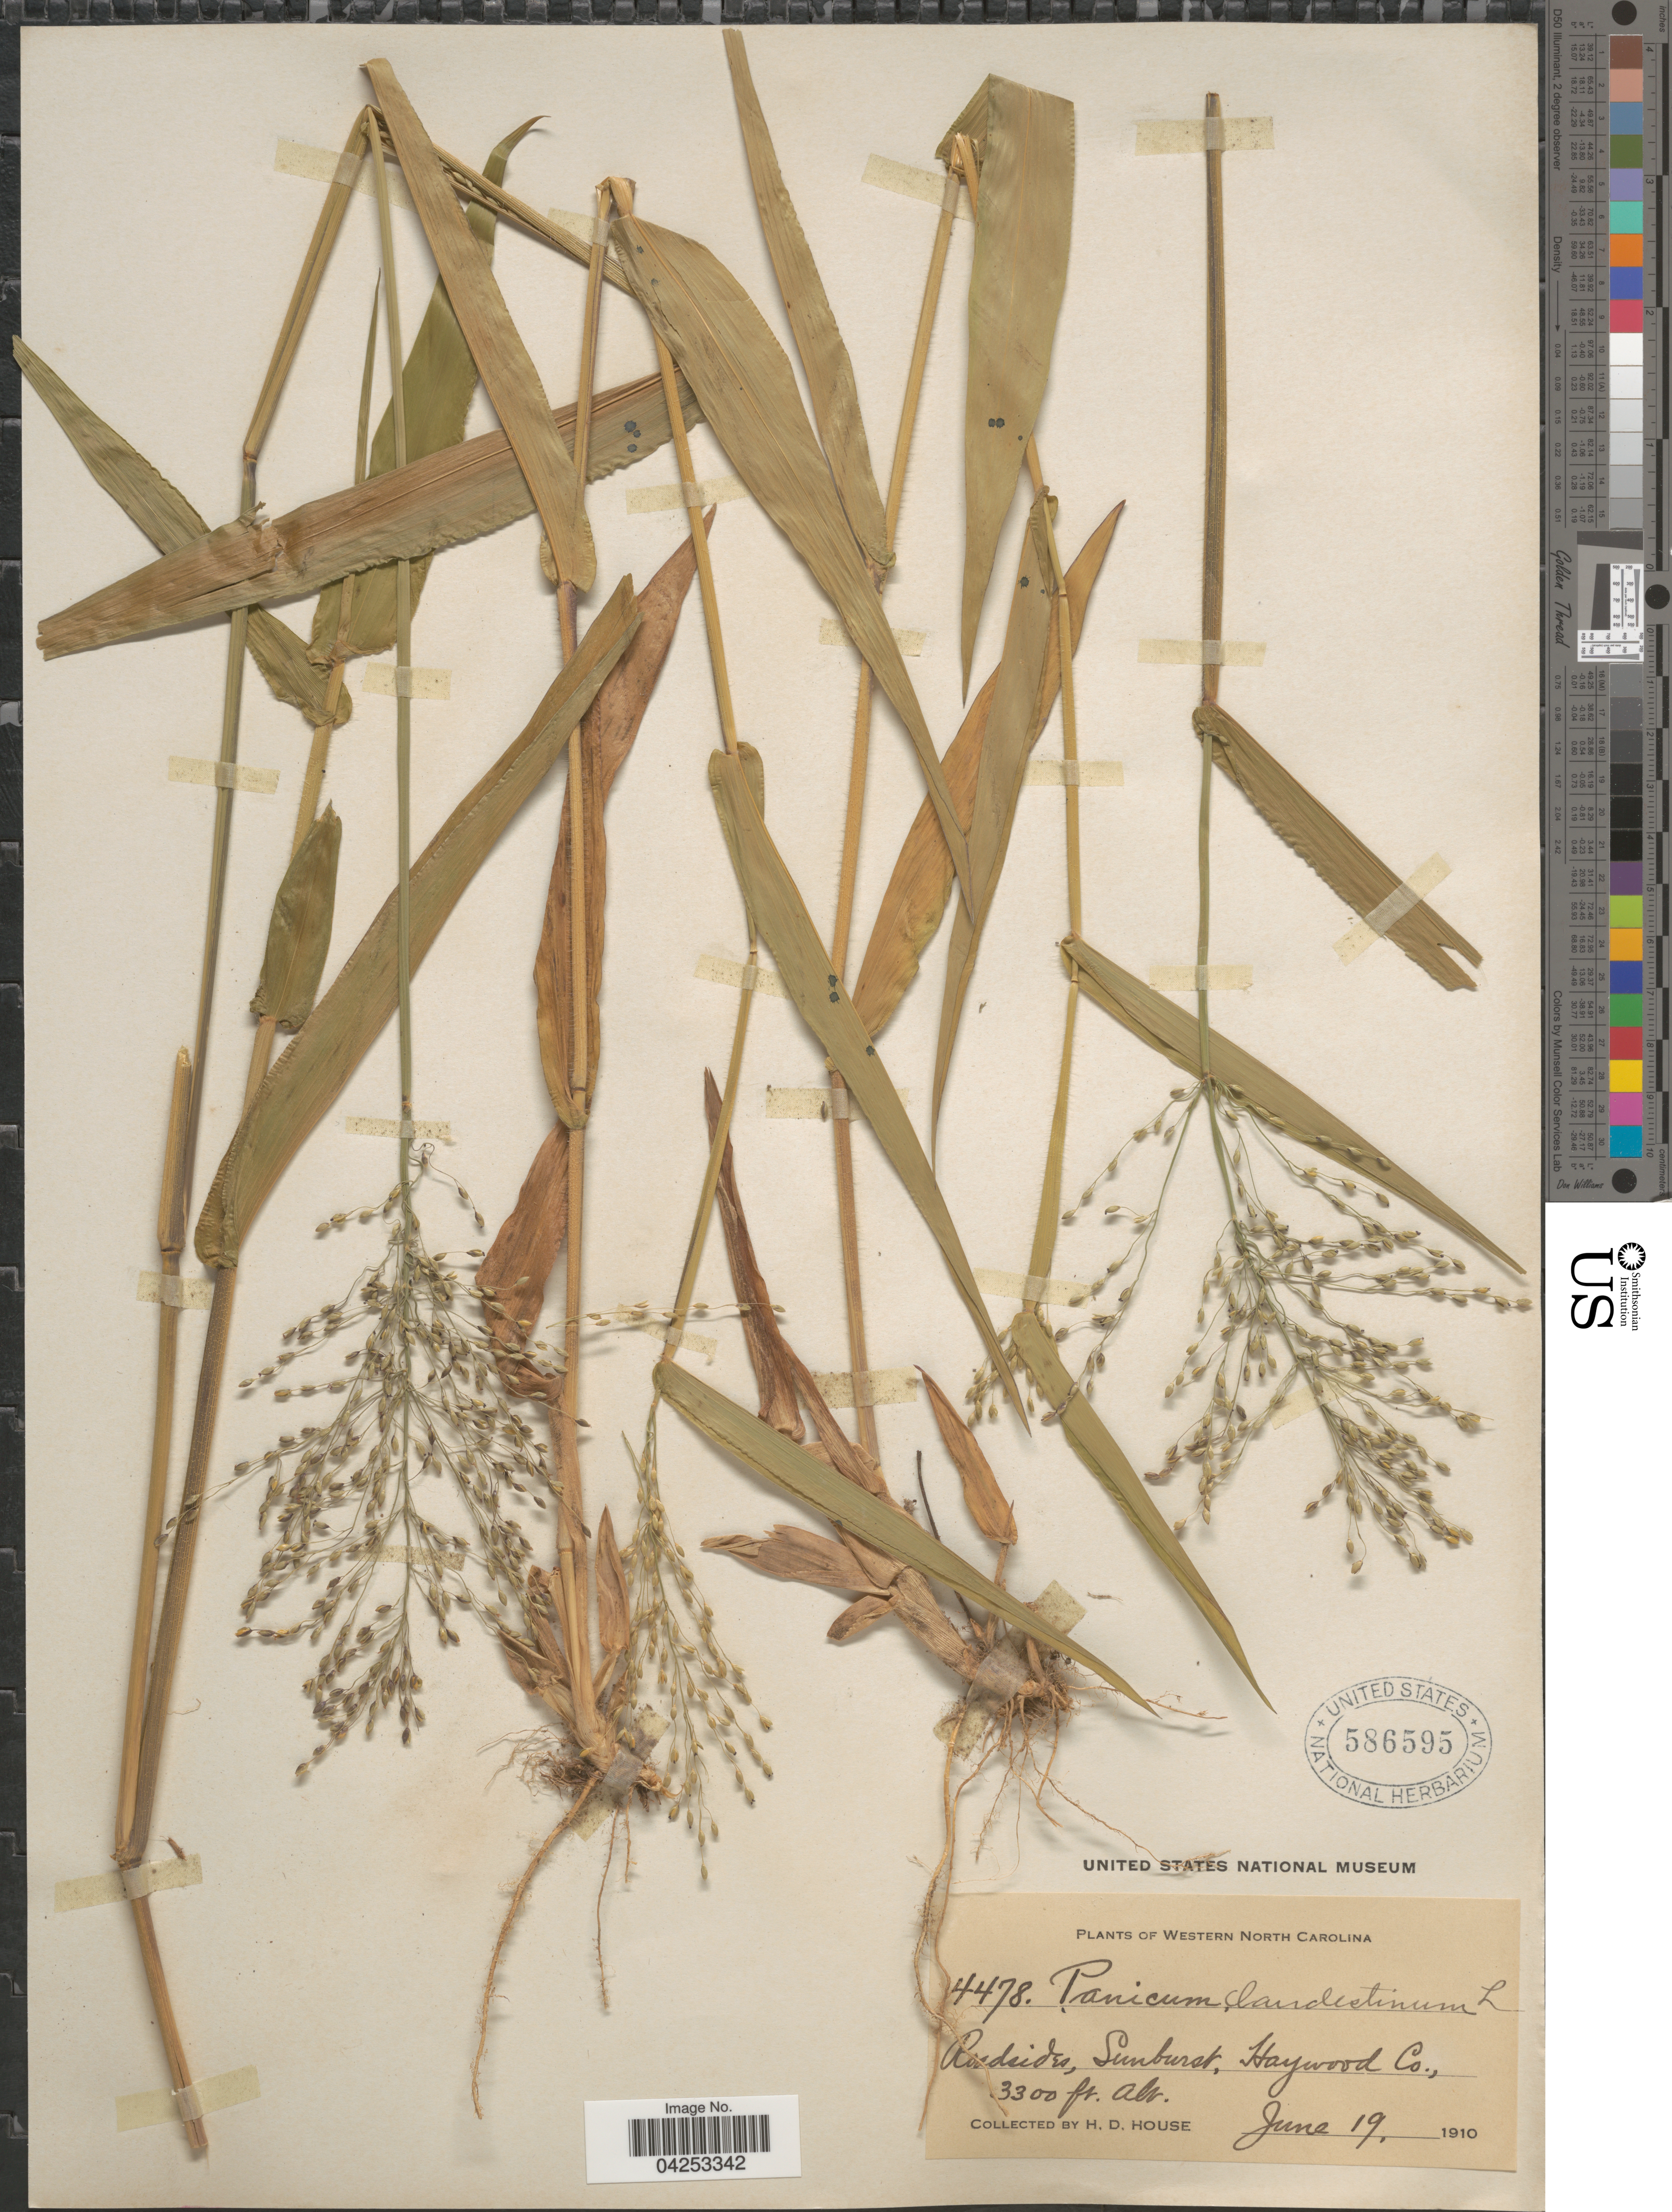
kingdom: Plantae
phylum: Tracheophyta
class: Liliopsida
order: Poales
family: Poaceae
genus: Dichanthelium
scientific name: Dichanthelium clandestinum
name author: (L.) Gould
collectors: H. D. House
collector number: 4478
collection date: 1910-06-19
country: United States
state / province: North Carolina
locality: Western North Carolina. Roadsides, Sunburst, Haywood Co.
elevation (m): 1006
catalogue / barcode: US 586595